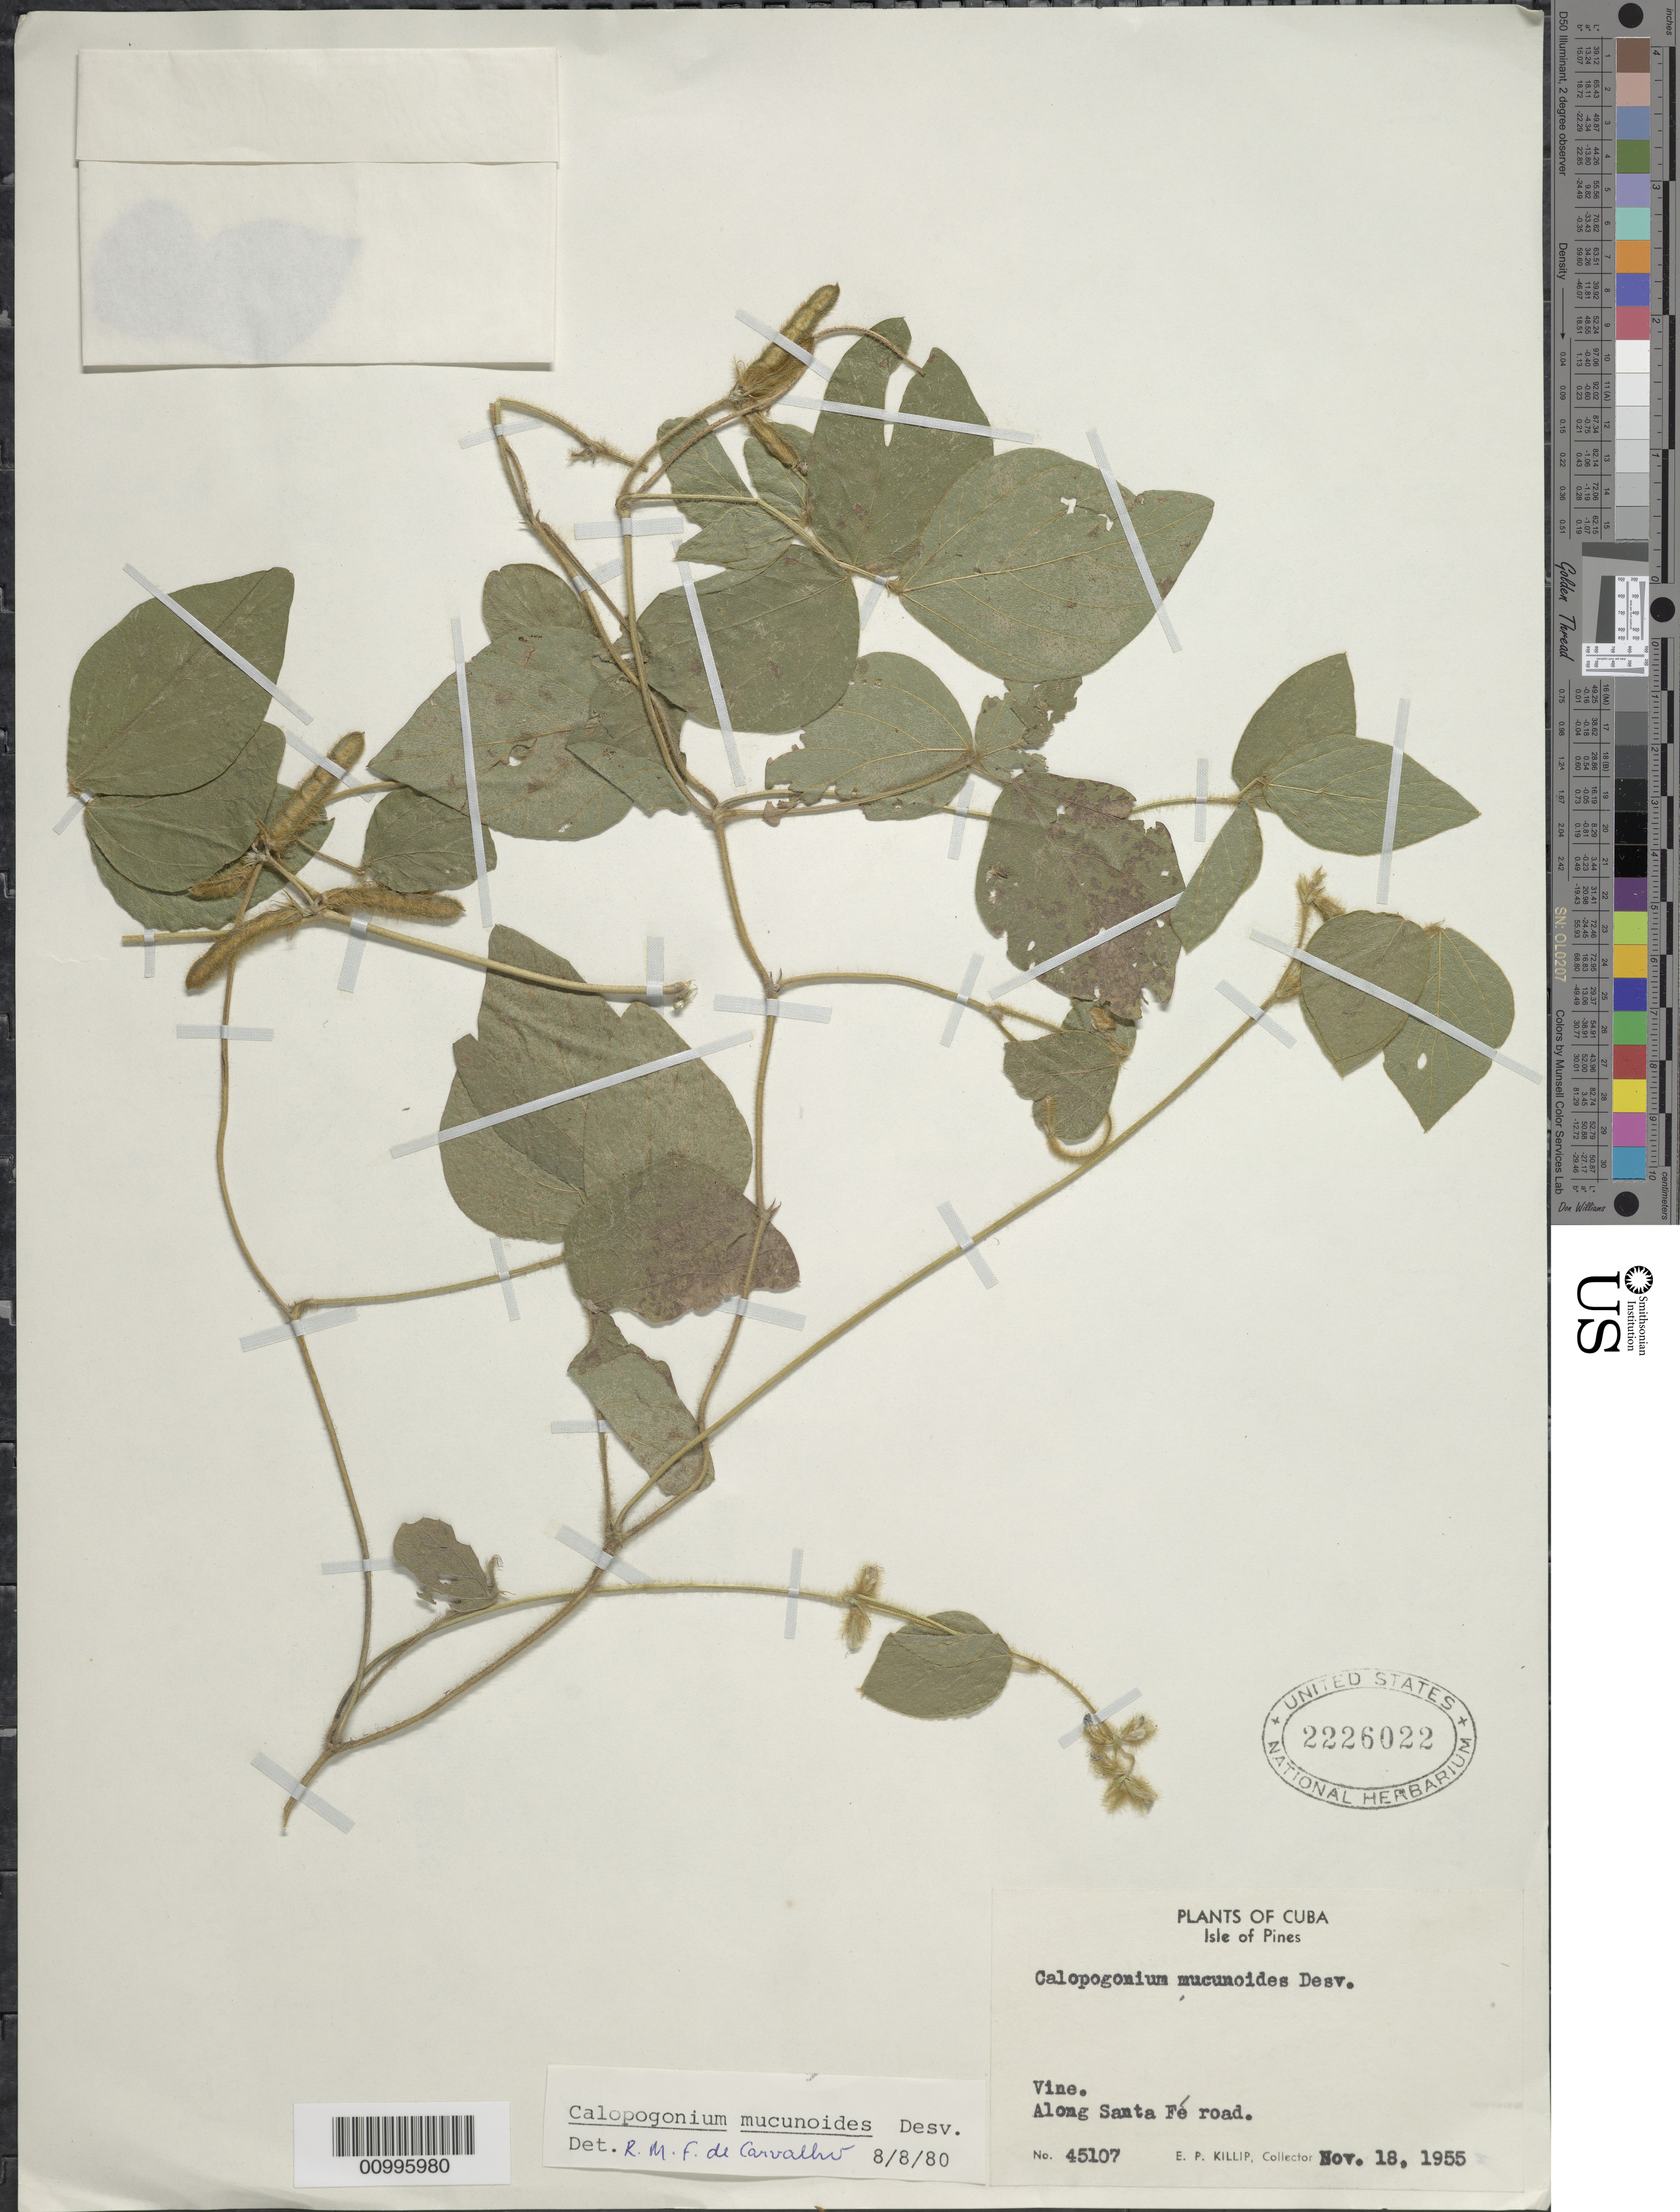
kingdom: Plantae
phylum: Tracheophyta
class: Magnoliopsida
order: Fabales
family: Fabaceae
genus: Calopogonium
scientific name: Calopogonium mucunoides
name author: Desv.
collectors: E. P. Killip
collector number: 45107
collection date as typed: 18 Nov 1955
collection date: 1955-11-18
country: Cuba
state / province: Isla de la Juventud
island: Isla de la Juventud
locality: Isle of Pines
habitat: along the Sante Fe road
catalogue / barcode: US 2226022